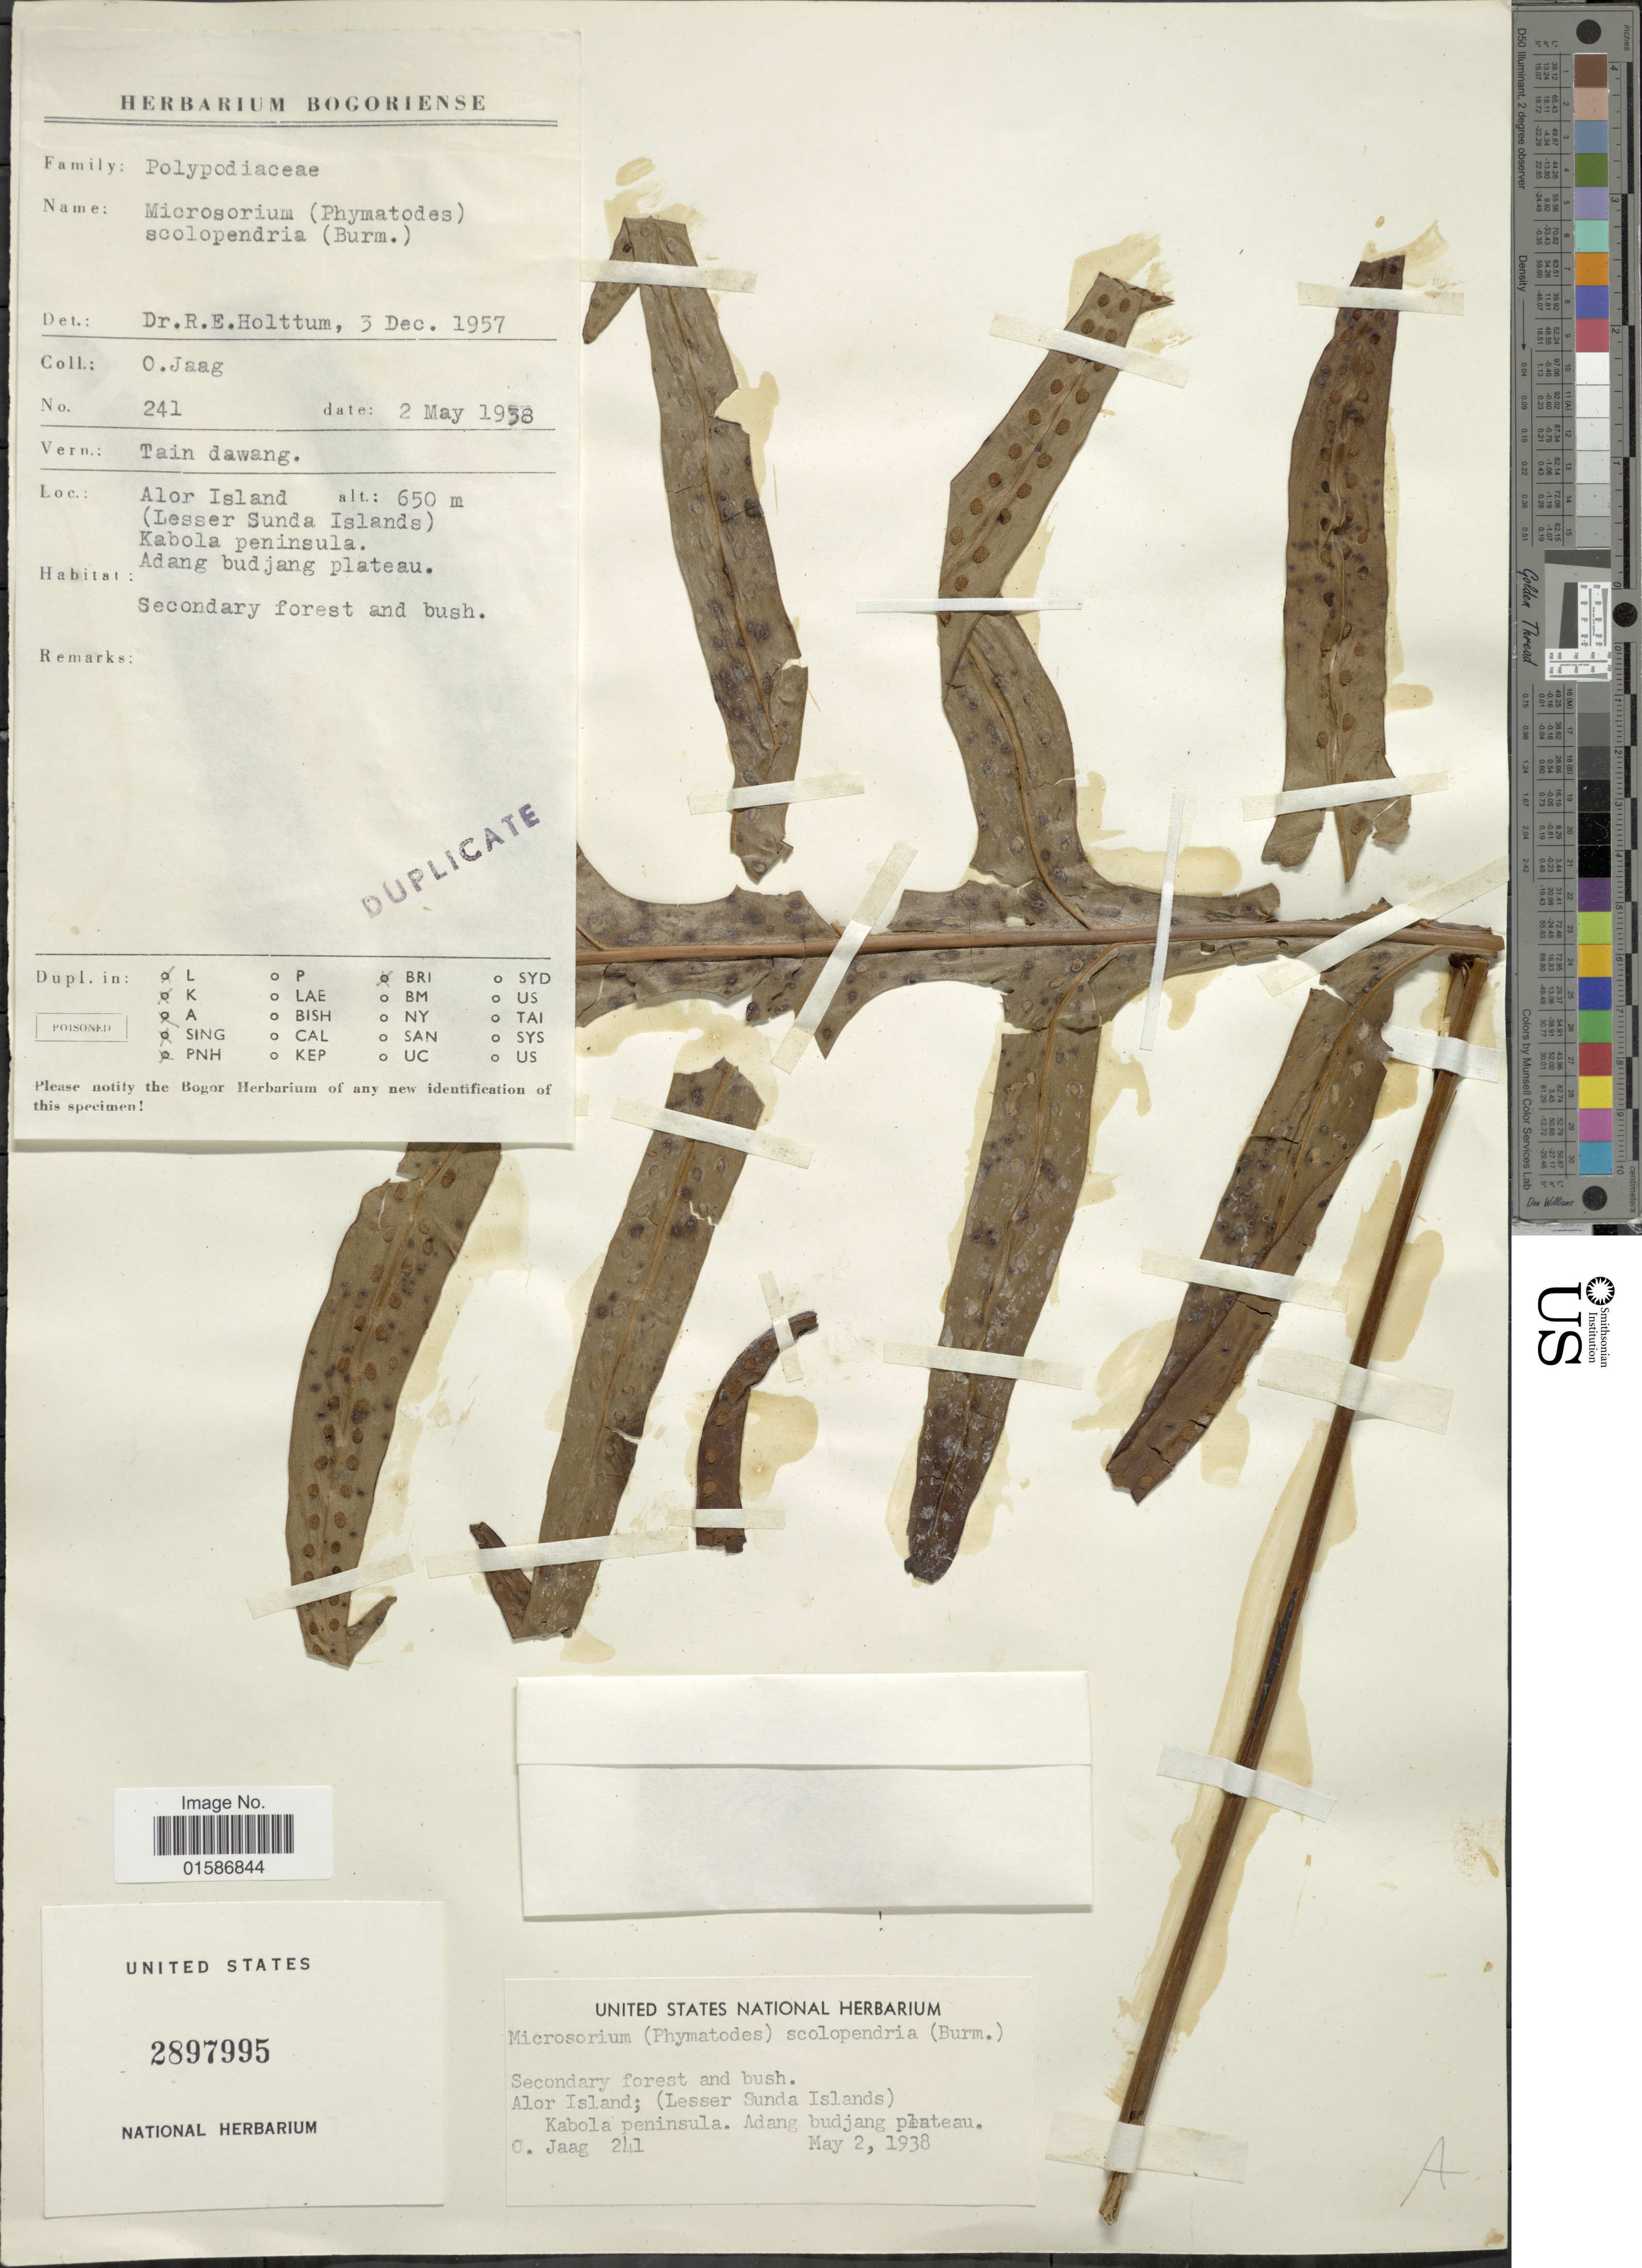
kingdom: Plantae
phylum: Tracheophyta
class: Polypodiopsida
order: Polypodiales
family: Polypodiaceae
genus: Microsorum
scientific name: Microsorum scolopendria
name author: (Burm. f.) Copel.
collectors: O. Jaag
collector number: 241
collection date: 1938-05-02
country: Indonesia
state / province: Nusa Tenggara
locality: Alor Island (Lesser Sunda Islands) Adang budjang plataeu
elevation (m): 650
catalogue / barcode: US 2897995